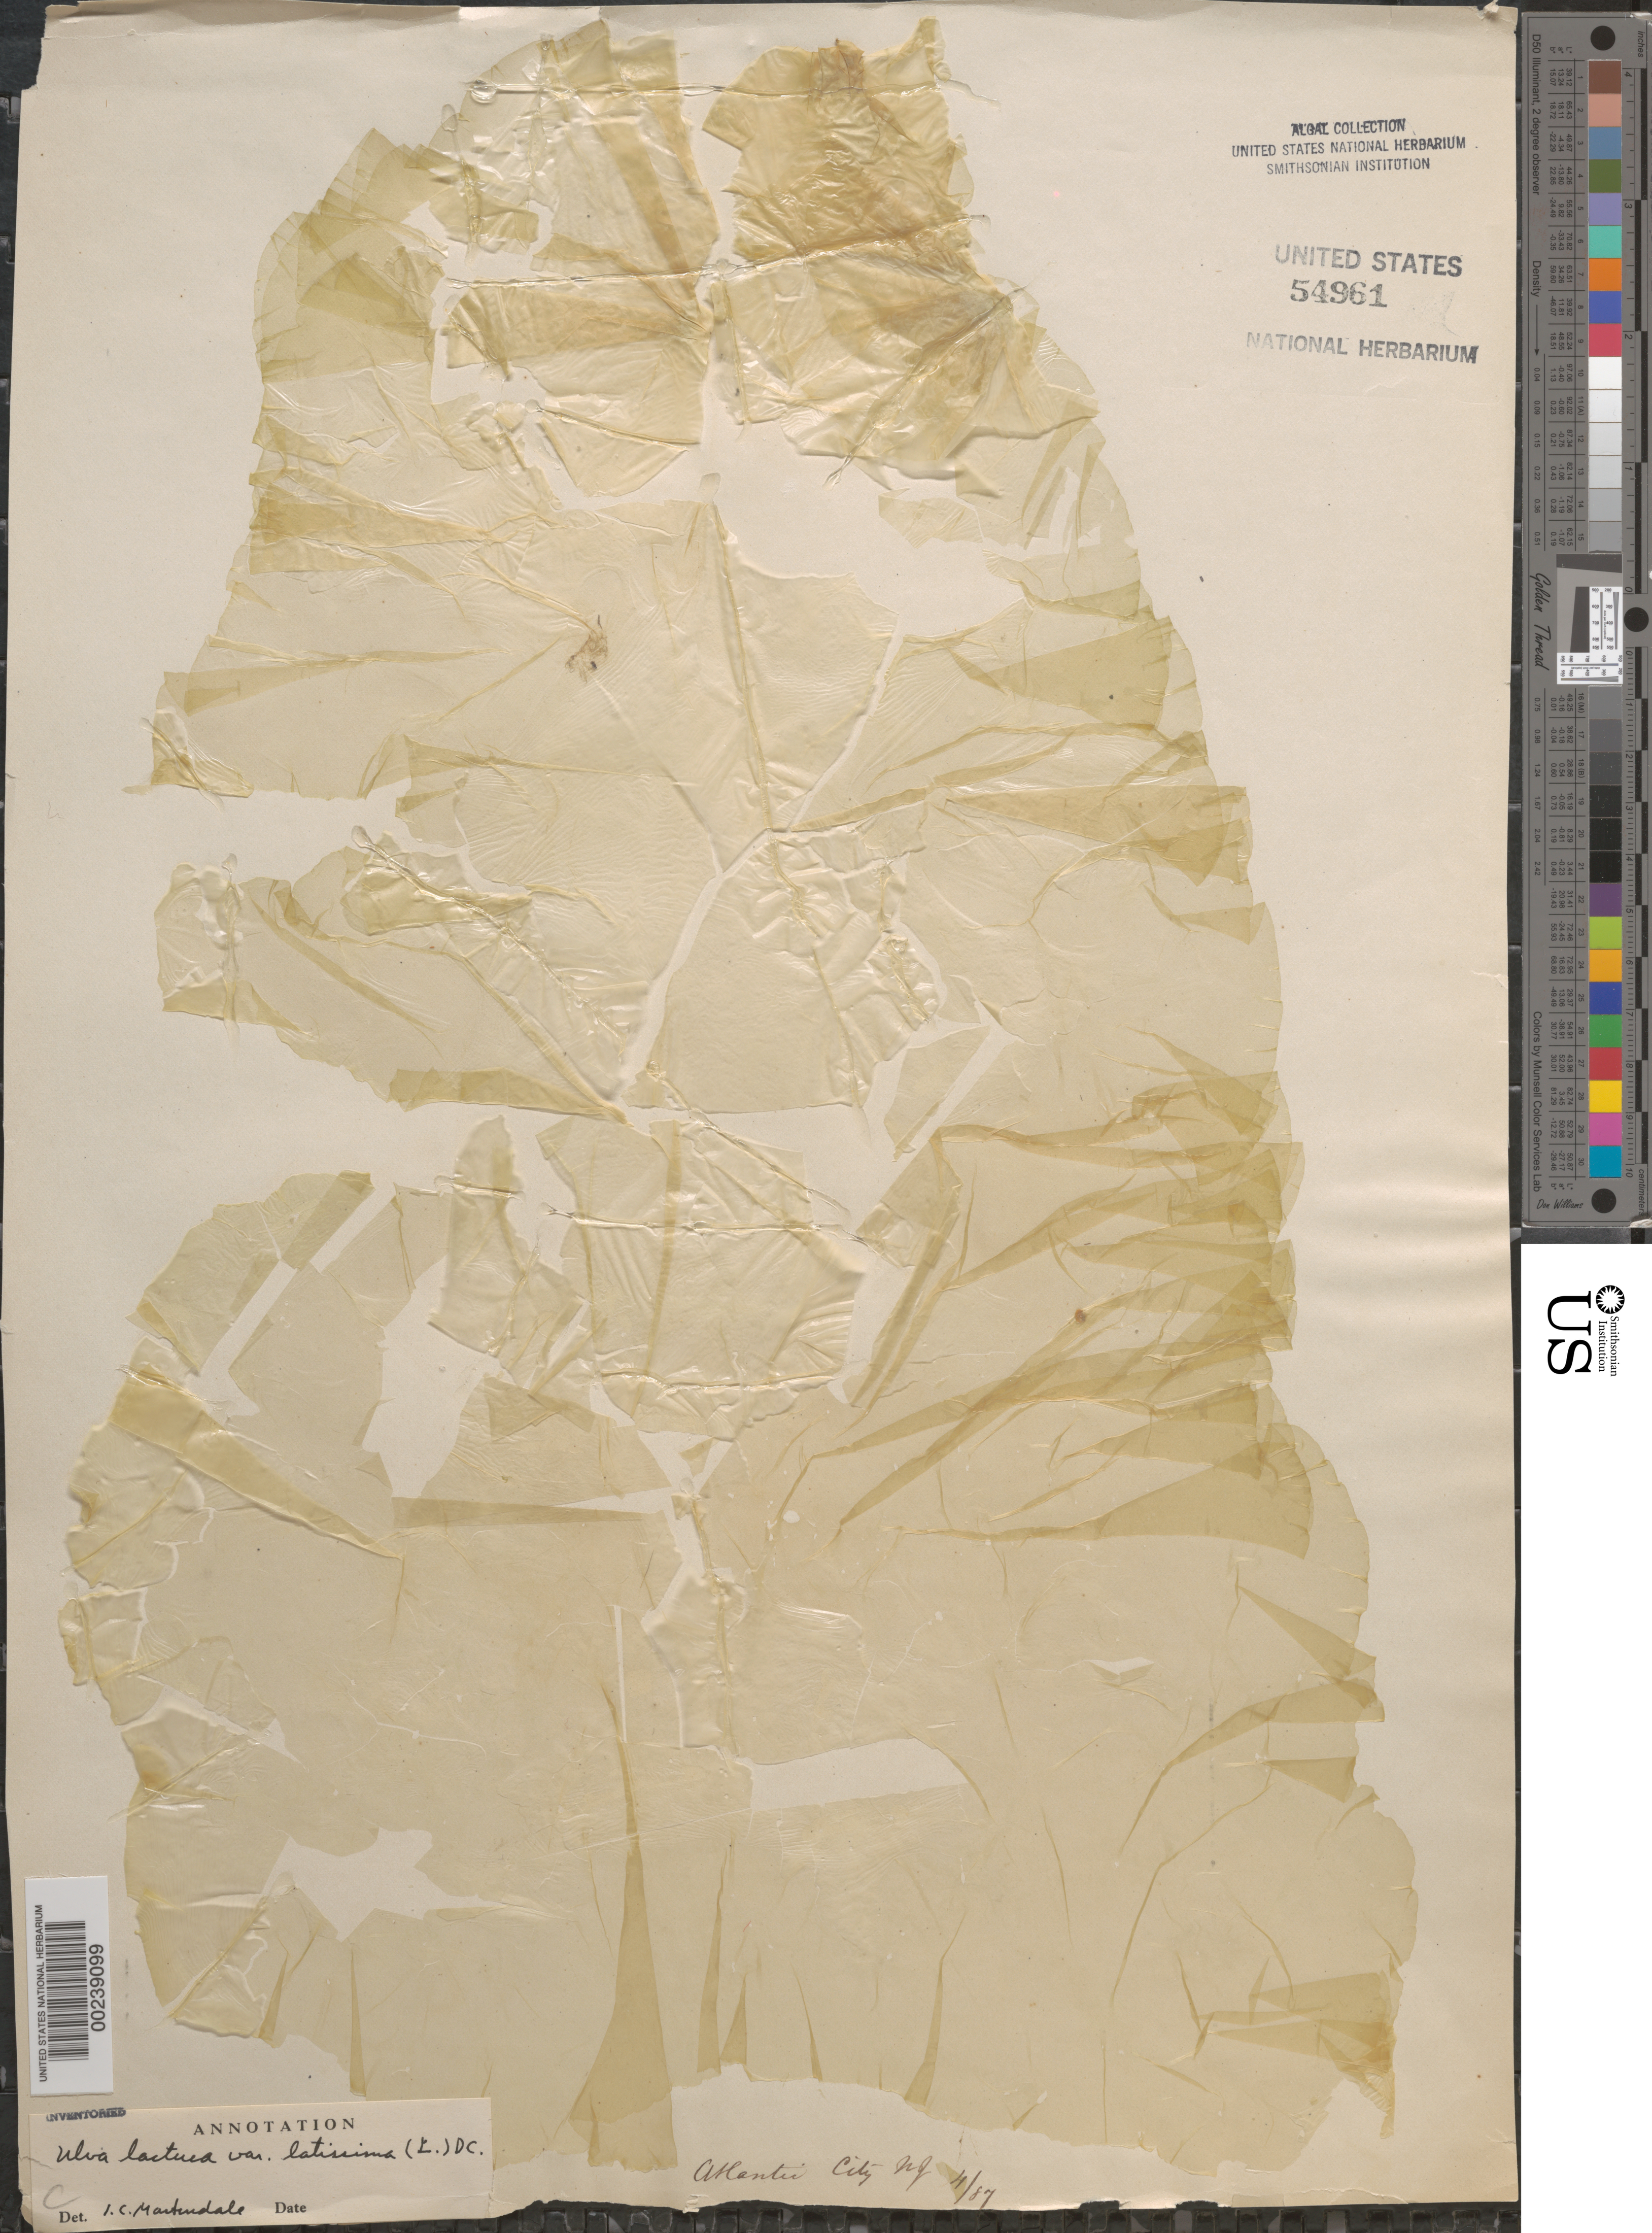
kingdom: Plantae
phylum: Chlorophyta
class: Ulvophyceae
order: Ulvales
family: Ulvaceae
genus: Ulva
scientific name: Ulva lactuca var. latissima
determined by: Martindale, I. C.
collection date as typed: Apr 1887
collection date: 1887-04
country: United States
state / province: New Jersey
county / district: Atlantic County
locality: Atlantic City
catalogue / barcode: US 54961